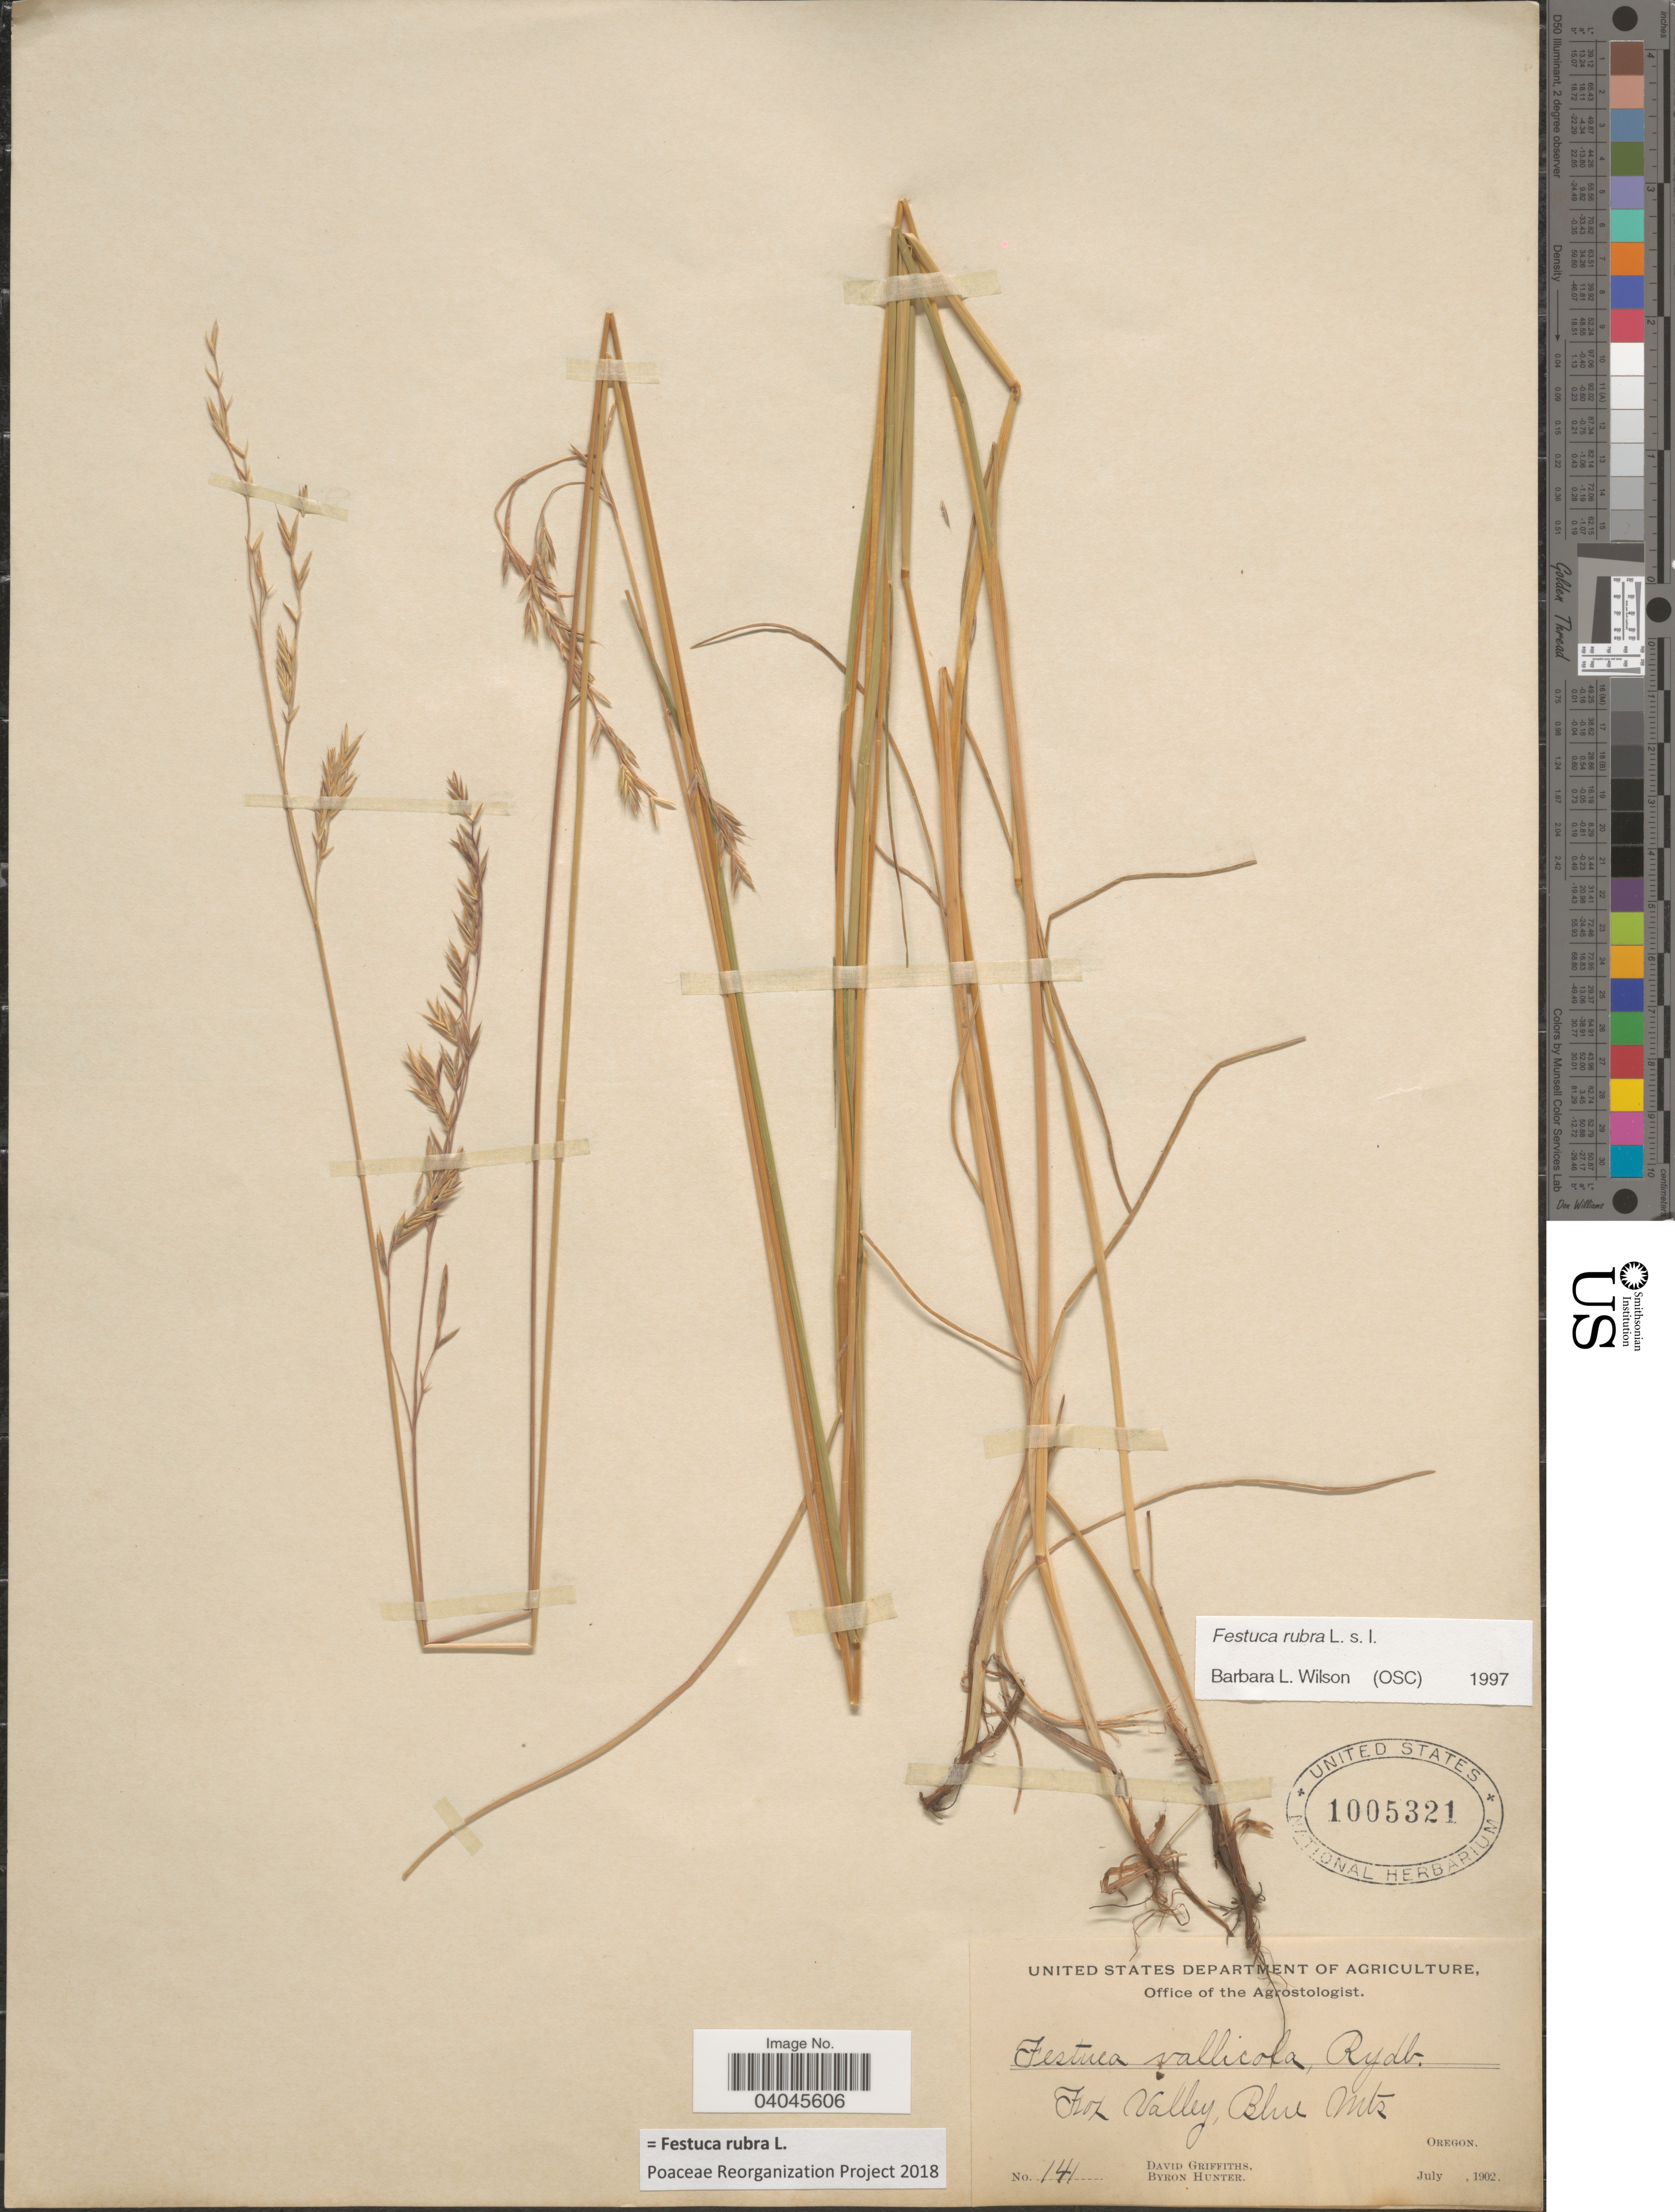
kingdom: Plantae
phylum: Tracheophyta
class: Liliopsida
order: Poales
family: Poaceae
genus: Festuca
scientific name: Festuca rubra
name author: L.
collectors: D. Griffiths & B. Hunter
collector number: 141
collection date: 1902-07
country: United States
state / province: Oregon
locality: Fox Valley, Blue Mts.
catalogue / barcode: US 1005321